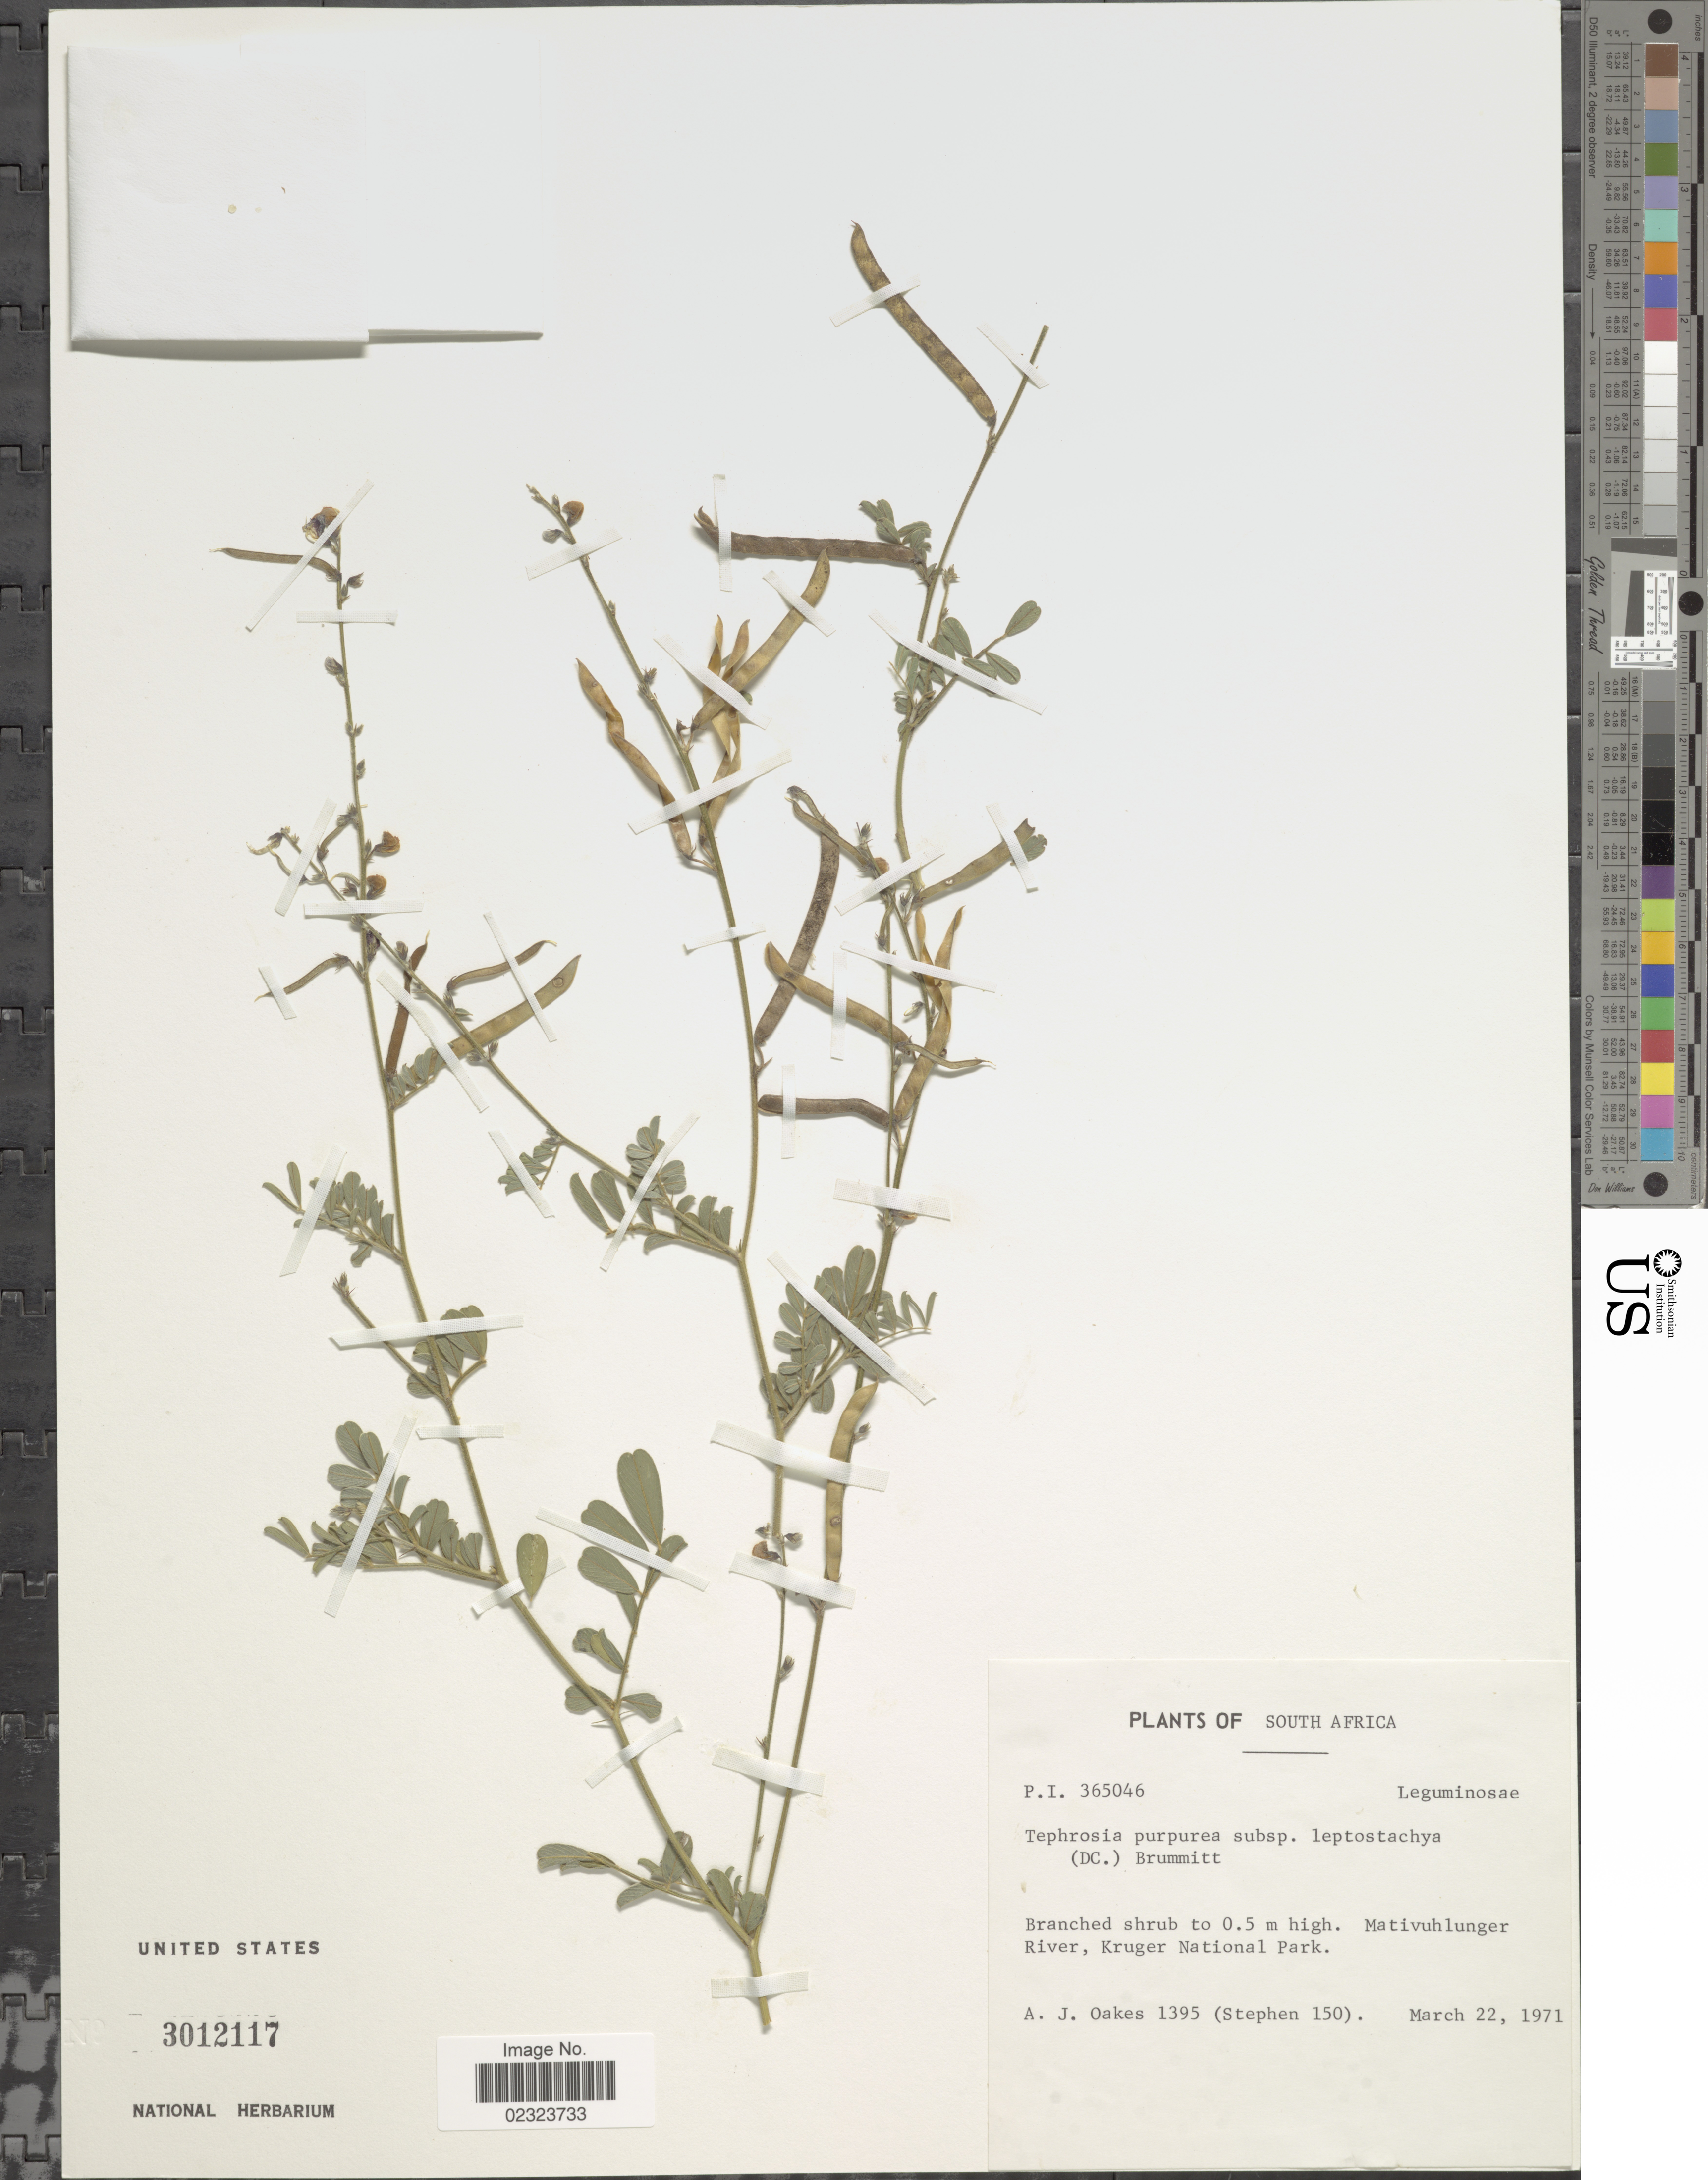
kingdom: Plantae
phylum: Tracheophyta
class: Magnoliopsida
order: Fabales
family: Fabaceae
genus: Tephrosia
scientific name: Tephrosia purpurea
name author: (L.) Pers.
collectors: A. Oakes & Stephen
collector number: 1395/150?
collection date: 1971-03-22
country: South Africa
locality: Mativuhlunger River, Kruger National Park.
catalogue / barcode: US 3012117